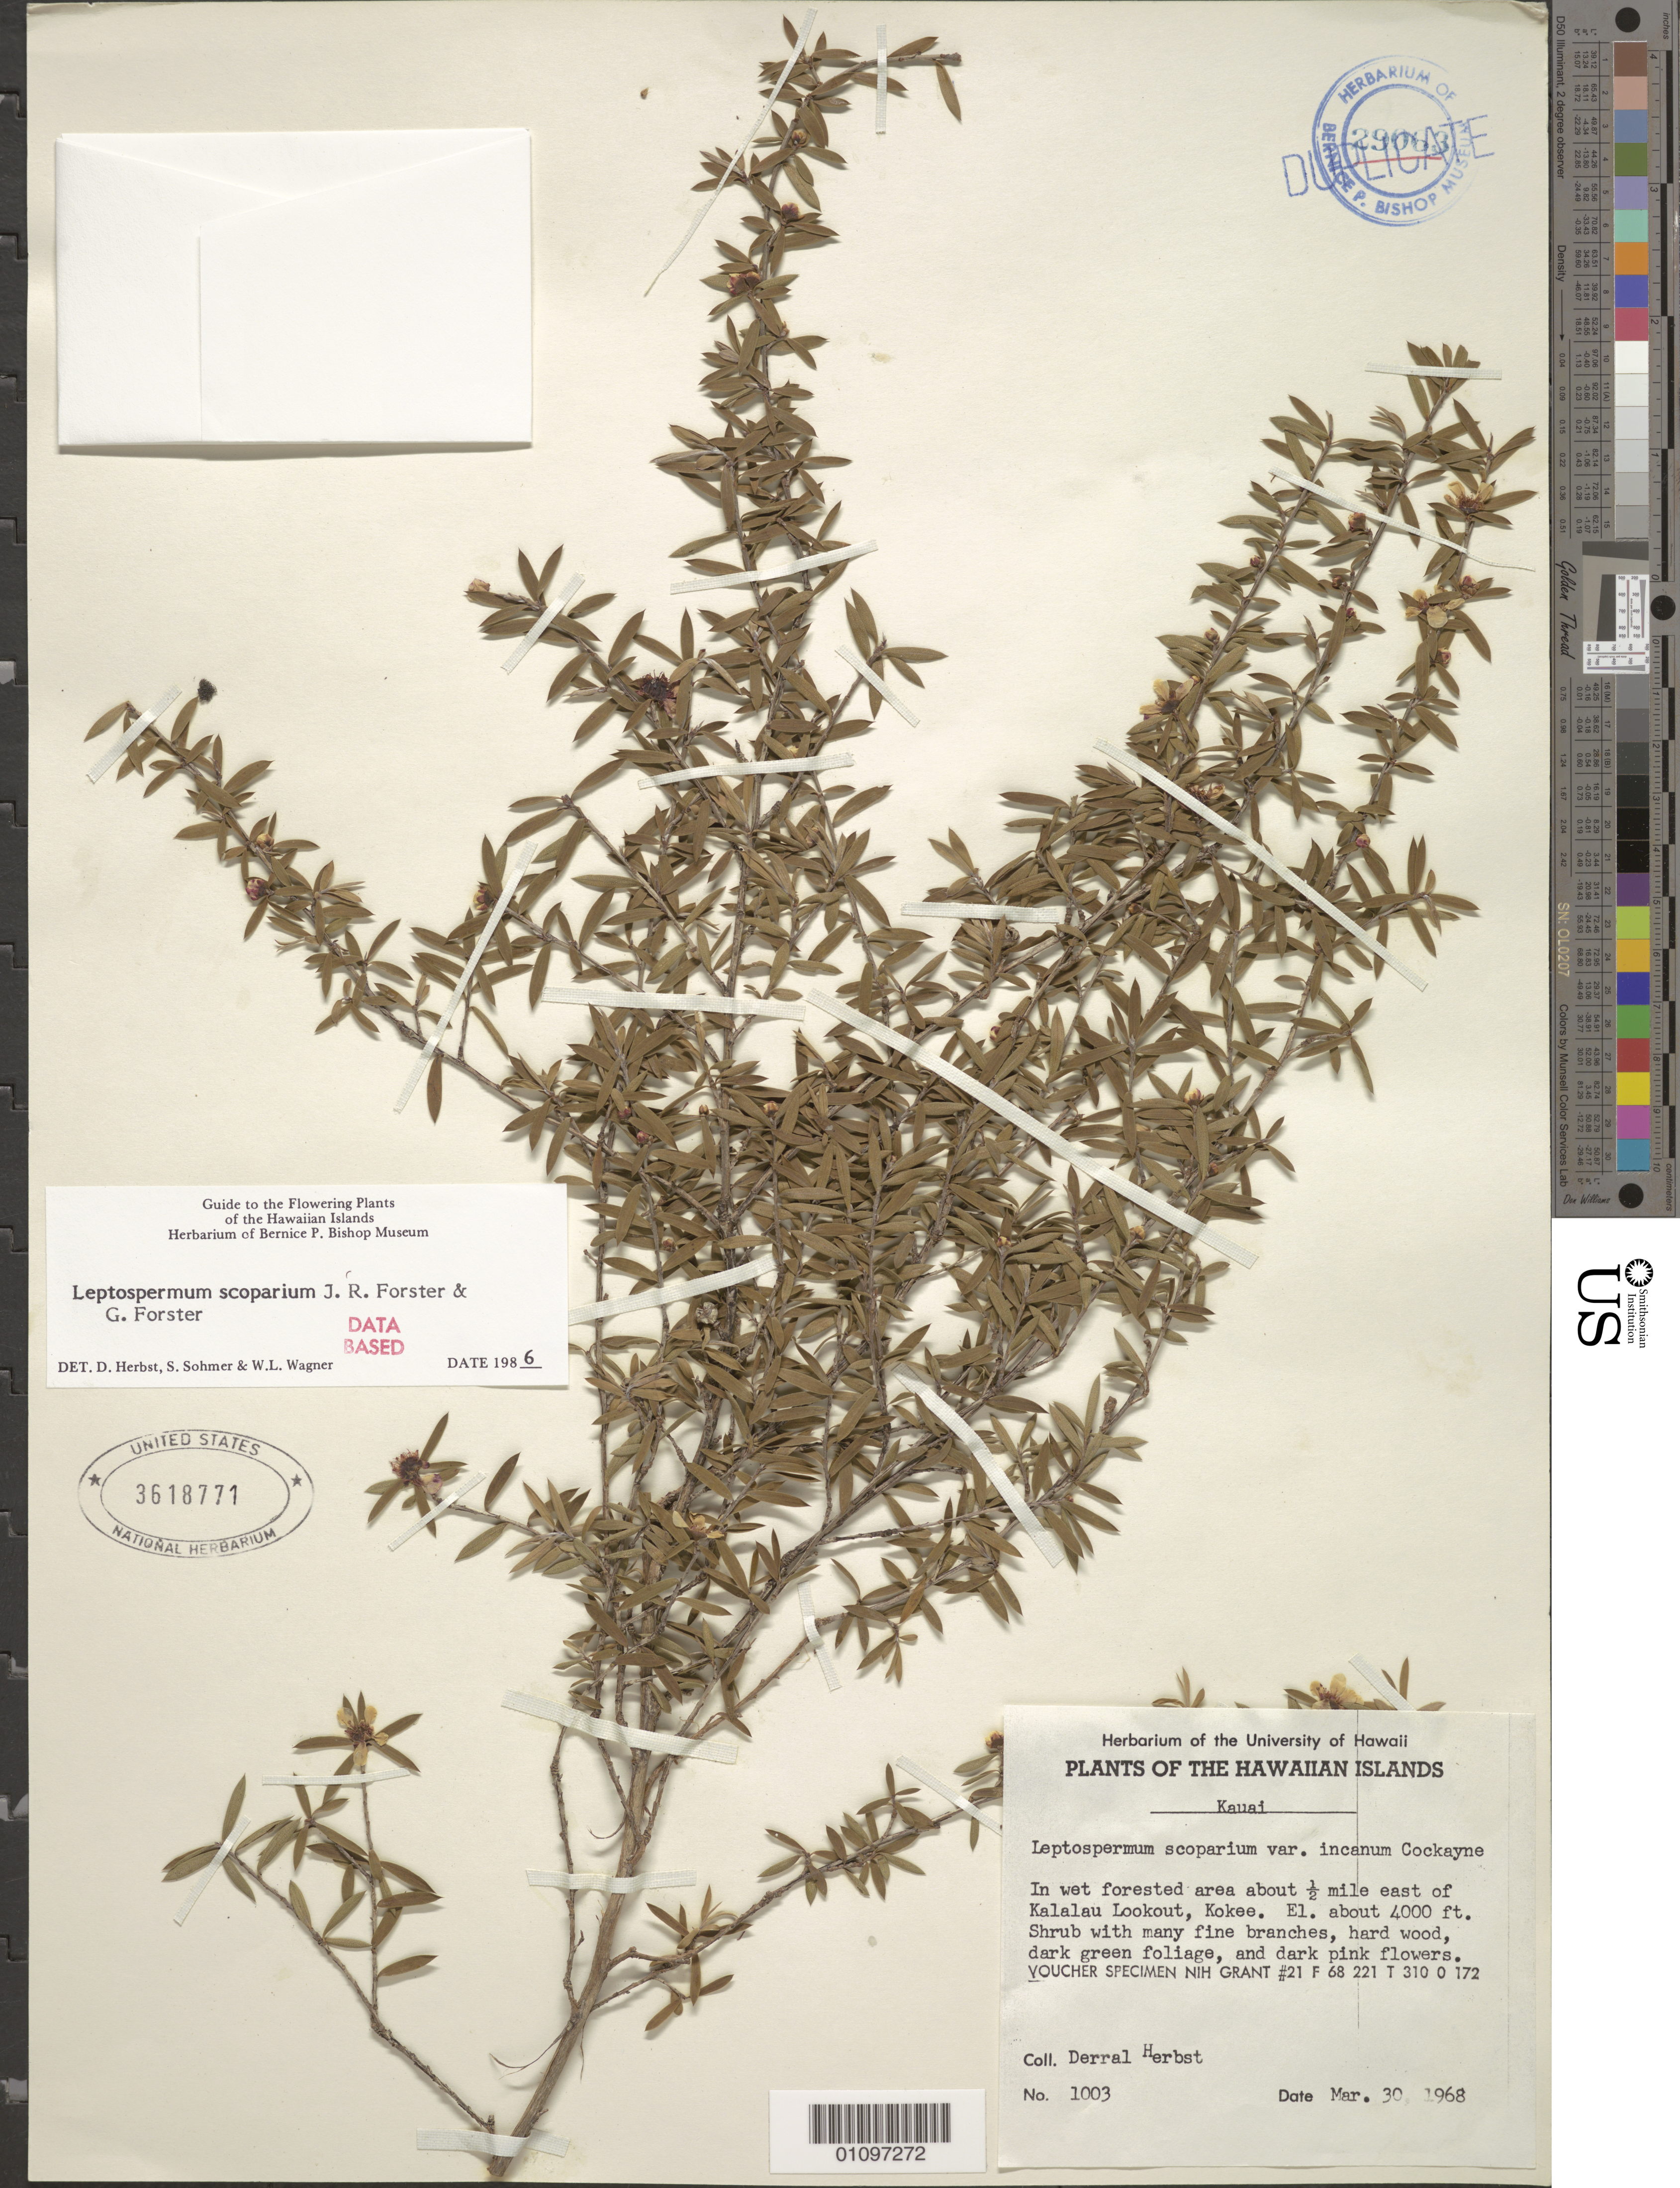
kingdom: Plantae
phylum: Tracheophyta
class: Magnoliopsida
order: Myrtales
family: Myrtaceae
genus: Leptospermum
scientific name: Leptospermum scoparium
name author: J.R. Forst. & G. Forst.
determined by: Herbst, D. R.; Sohmer, S. H.; Wagner, W. L.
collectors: D. R. Herbst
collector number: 1003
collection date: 1968-03-30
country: United States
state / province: Hawaii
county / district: Kaui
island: Kaua'i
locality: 1/2 mile east of Kalalau Lookout, Kokee.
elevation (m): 1219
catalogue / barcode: US 3618771